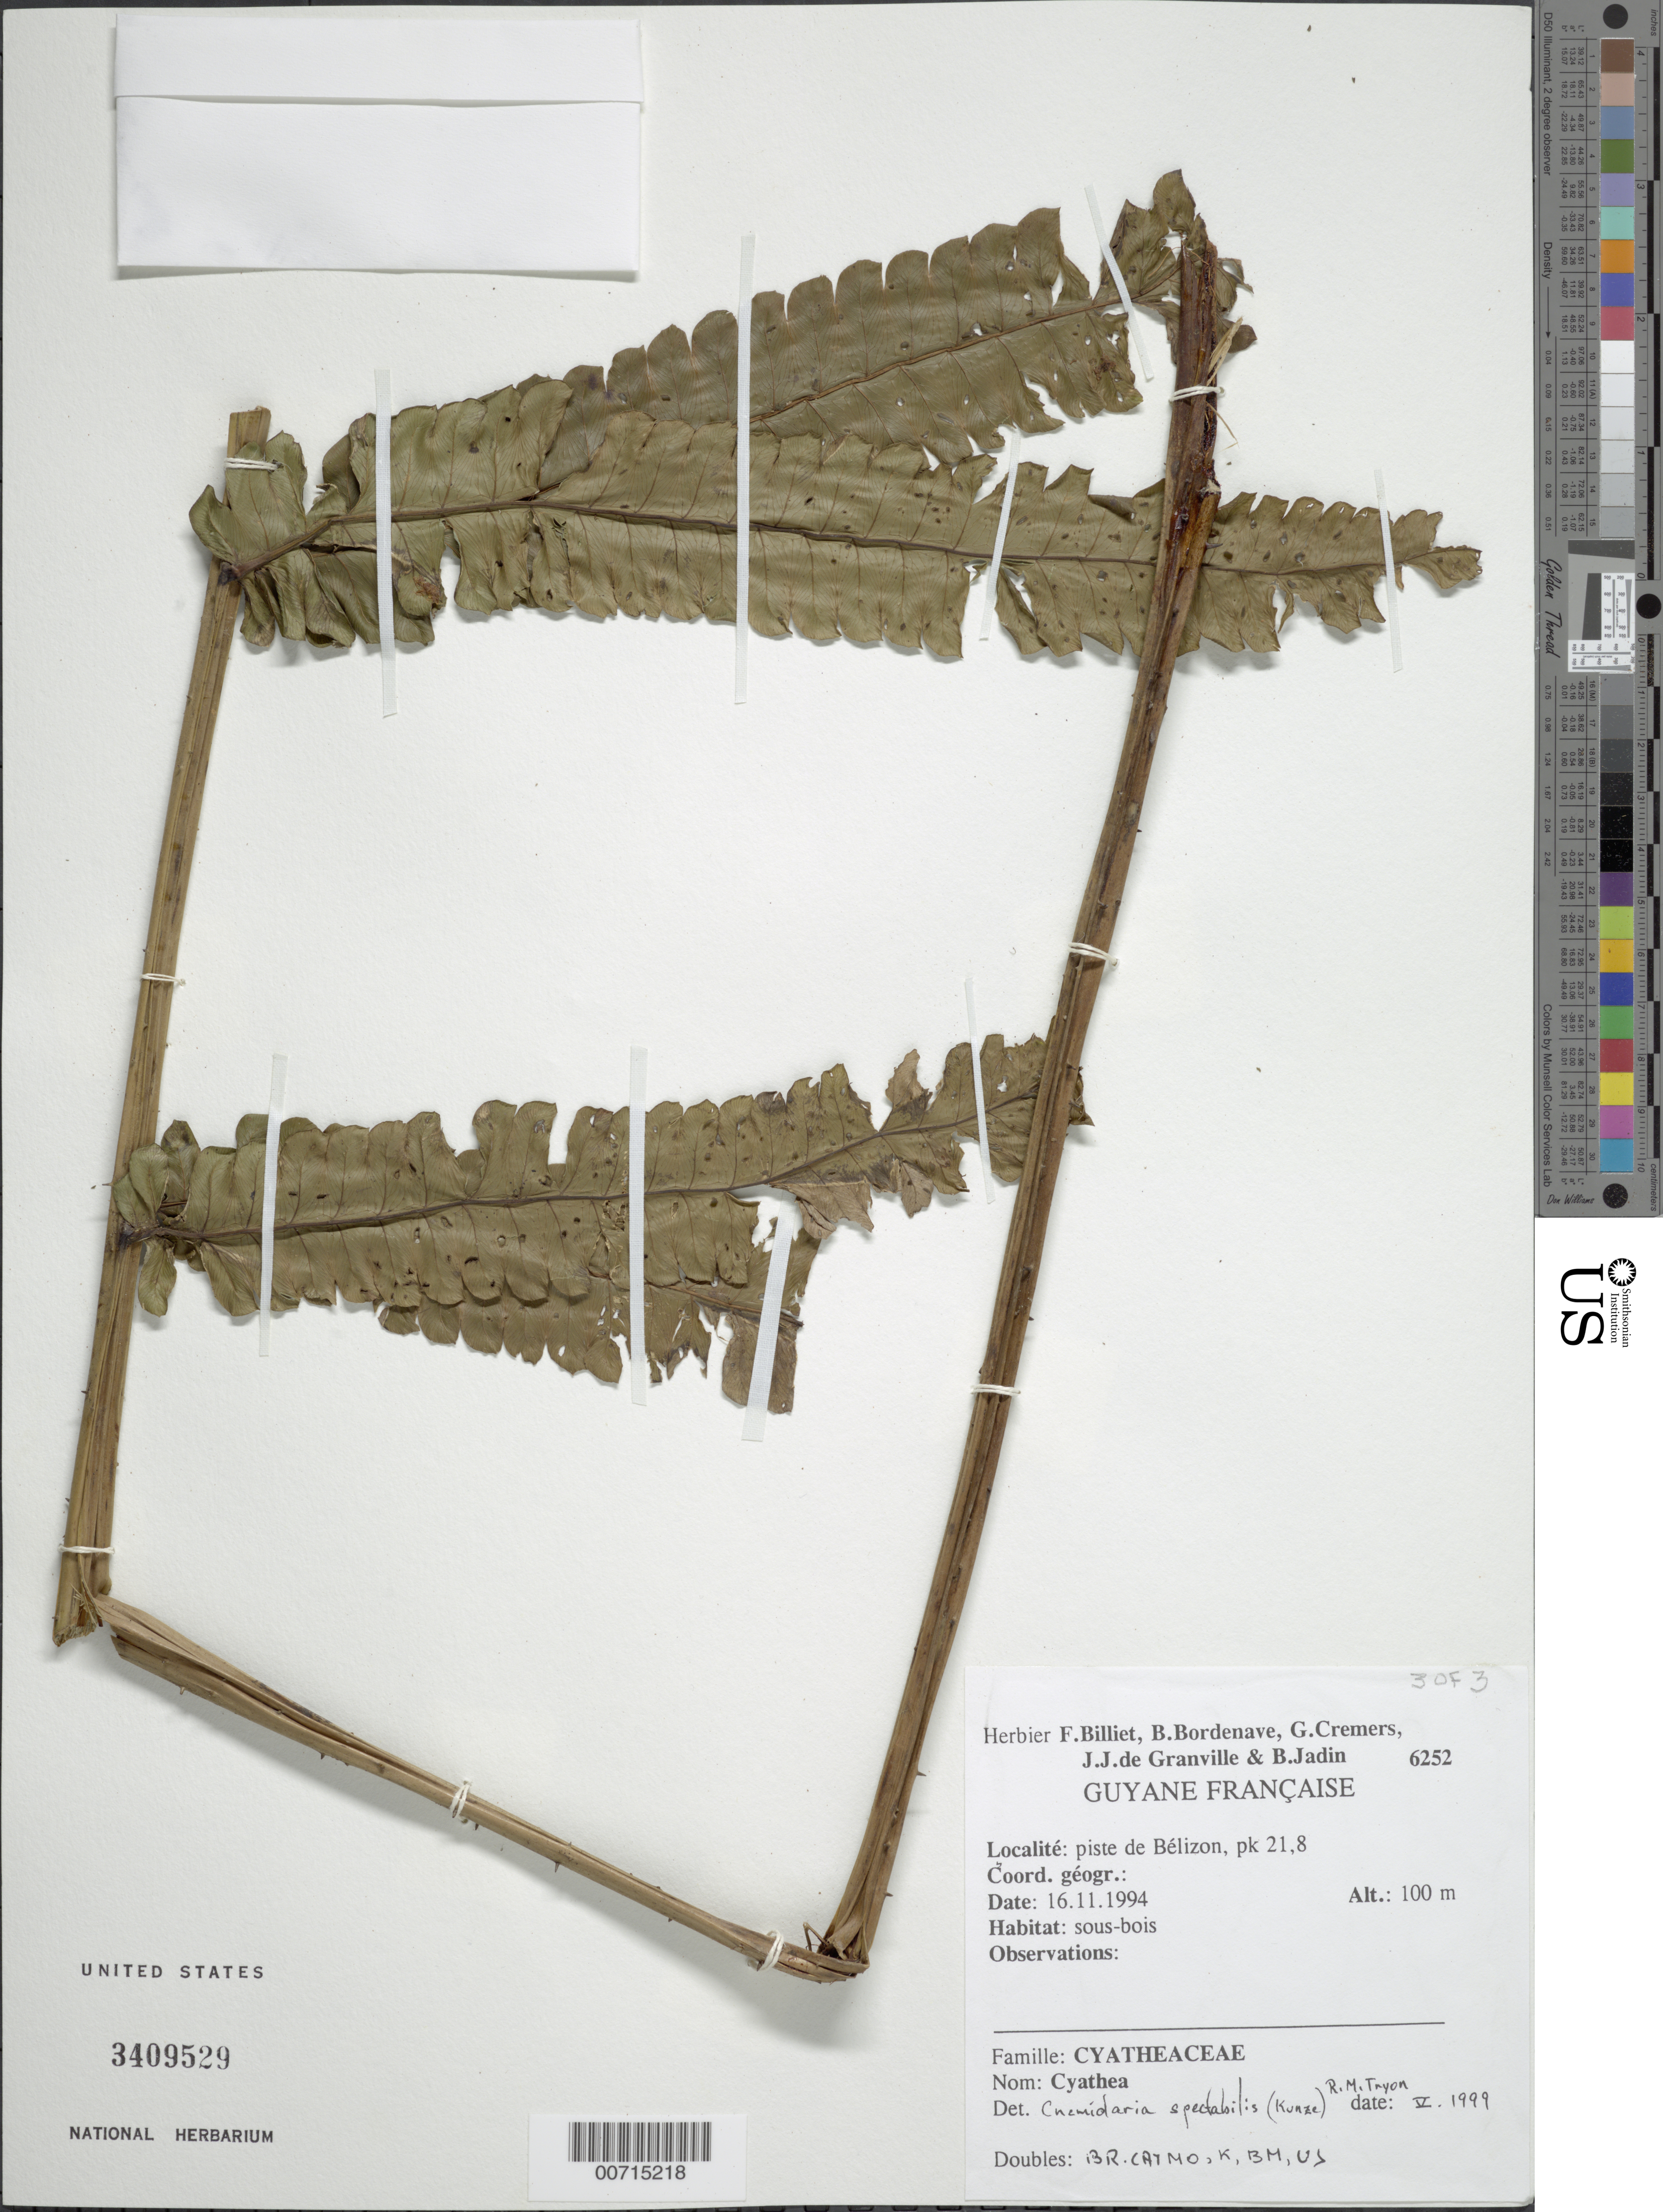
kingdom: Plantae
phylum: Tracheophyta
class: Polypodiopsida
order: Cyatheales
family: Cyatheaceae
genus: Cyathea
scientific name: Cyathea spectabilis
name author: (Kunze) Domin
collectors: F. Billiet, B. Bordenave, G. Cremers, J.-J. de Granville & B. Jadin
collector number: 6252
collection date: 1994-11-16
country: French Guiana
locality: Guyane Francaise, piste de Belizon, pk 21,8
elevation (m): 100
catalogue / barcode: US 3409529